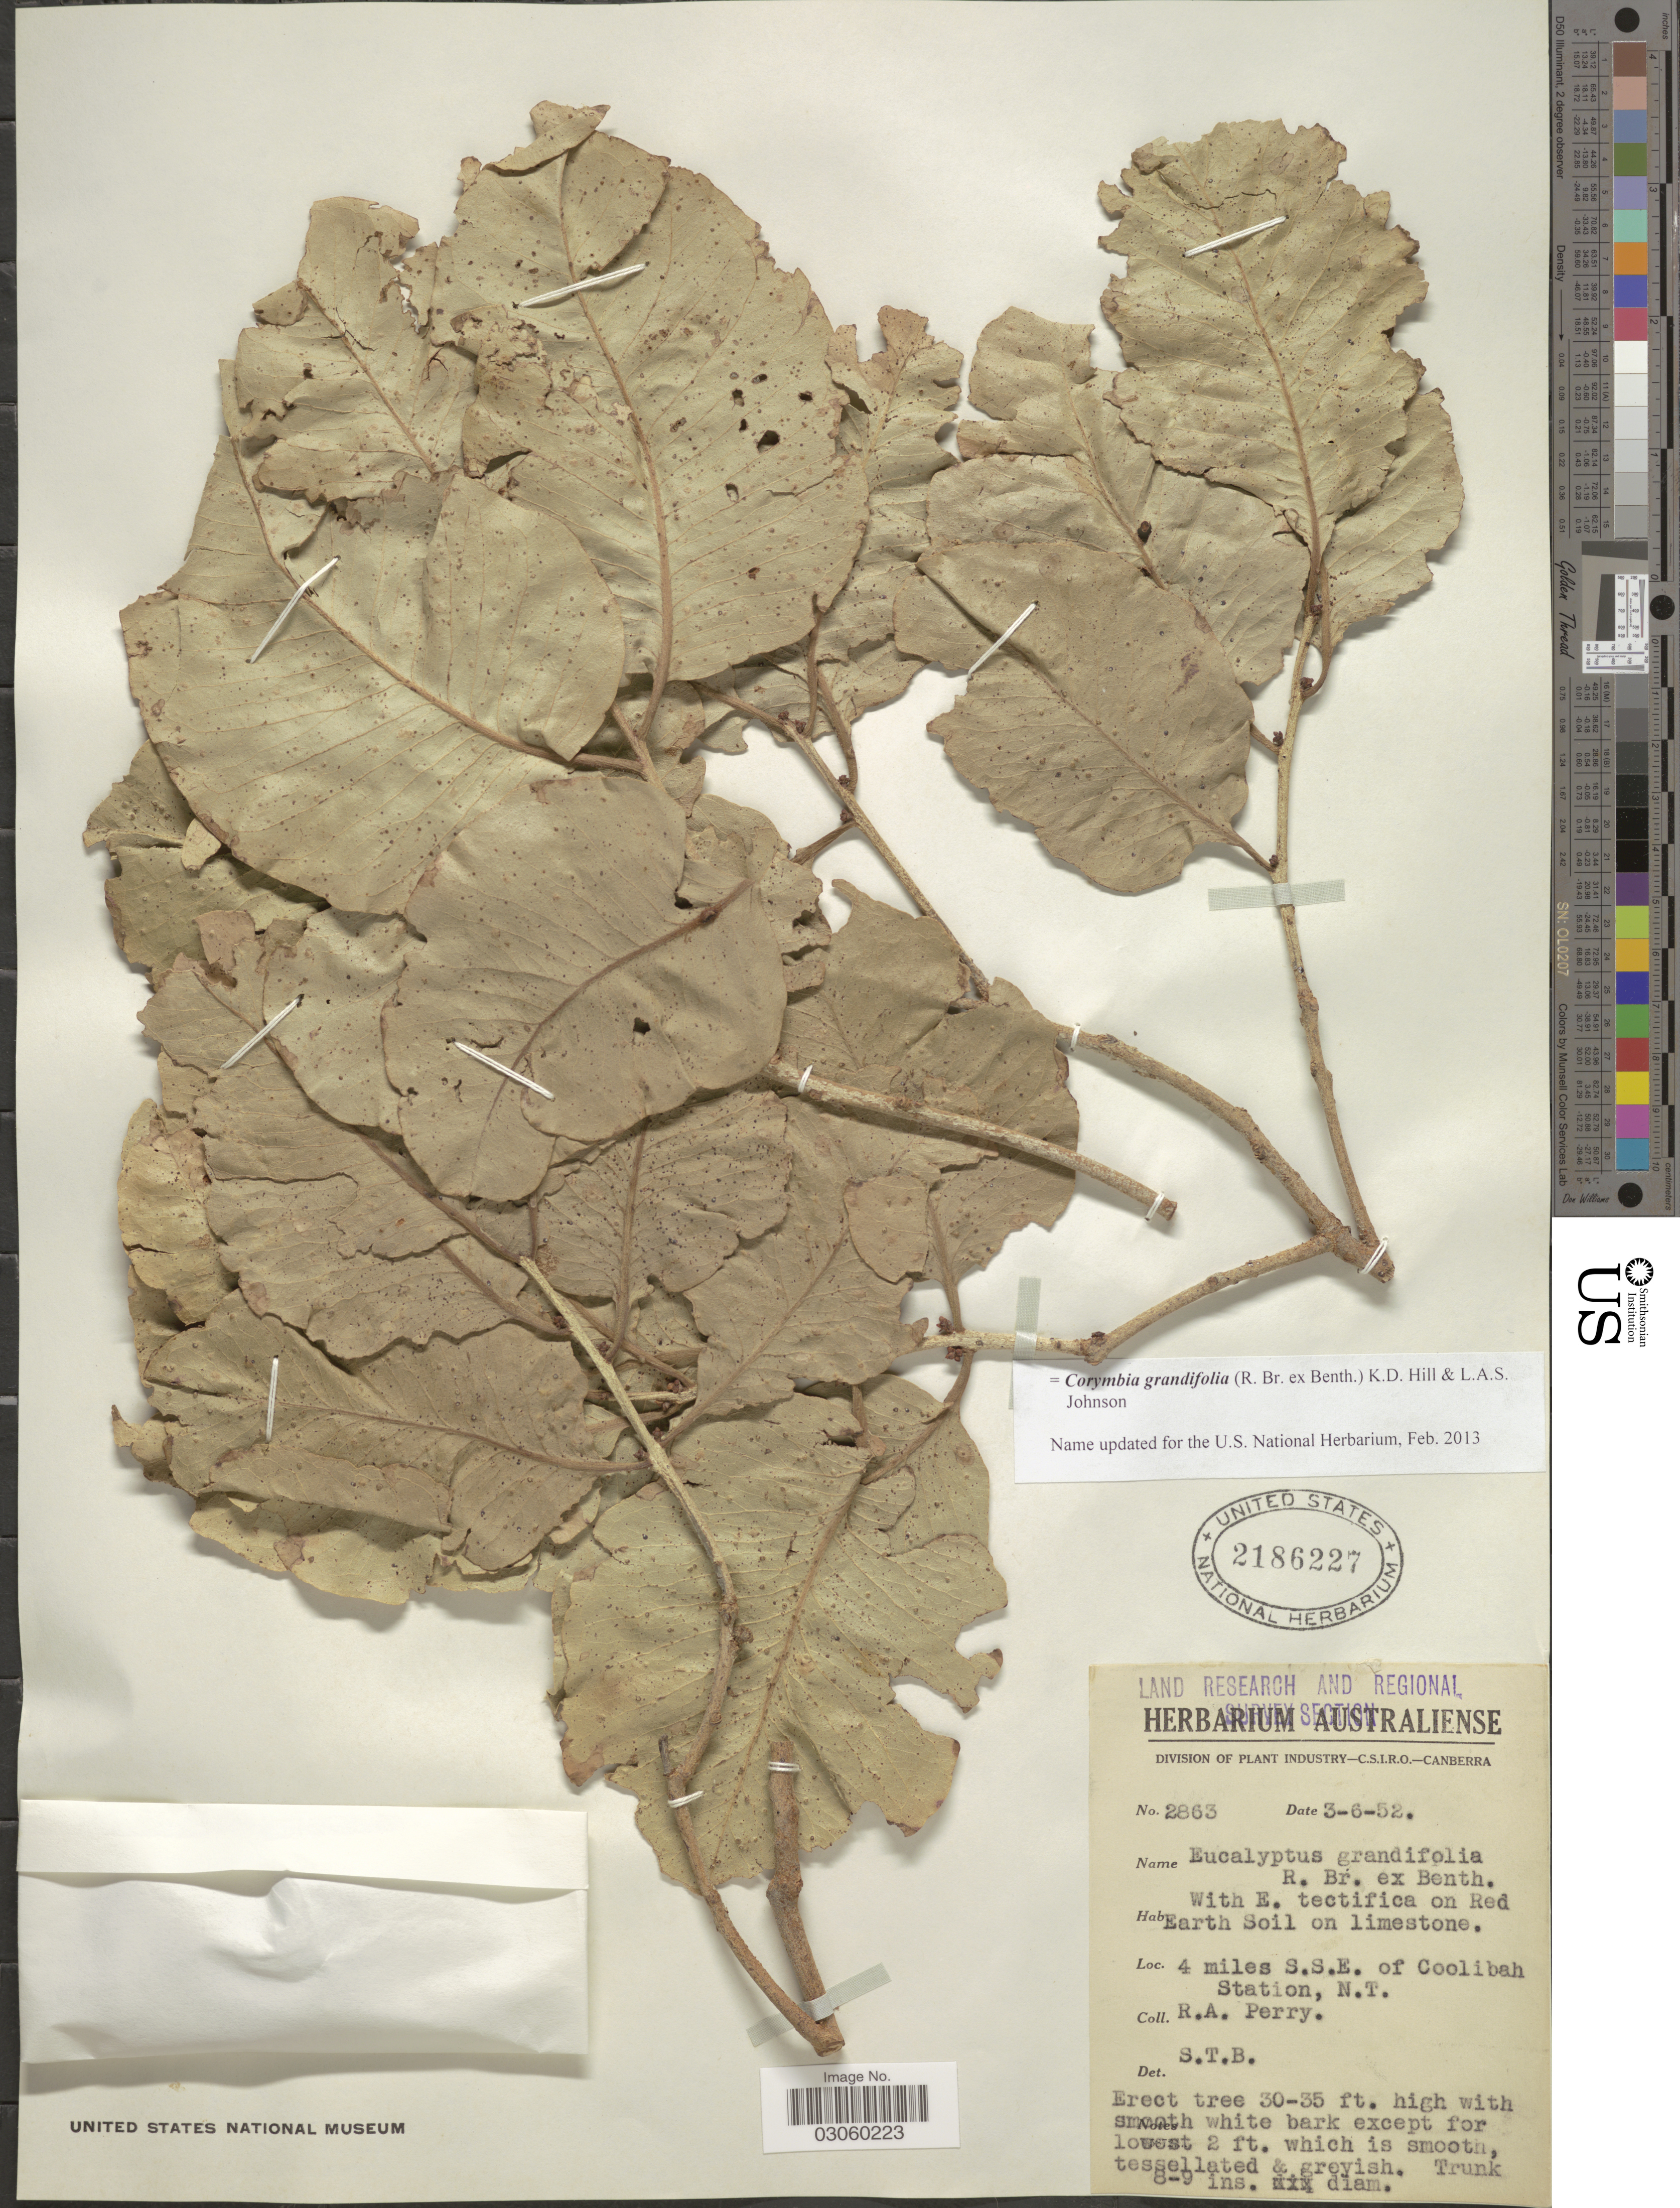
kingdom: Plantae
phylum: Tracheophyta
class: Magnoliopsida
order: Myrtales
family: Myrtaceae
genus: Corymbia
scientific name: Corymbia grandifolia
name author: (R. Br. ex Benth.) K.D. Hill & L.A.S. Johnson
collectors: Perry, R. A.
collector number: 2863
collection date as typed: Transcribed d/m/y: 3/6/52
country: Australia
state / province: Northern Territory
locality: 4 miles S.S.E. of Coolibah Station, N.T.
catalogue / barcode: US 2186227